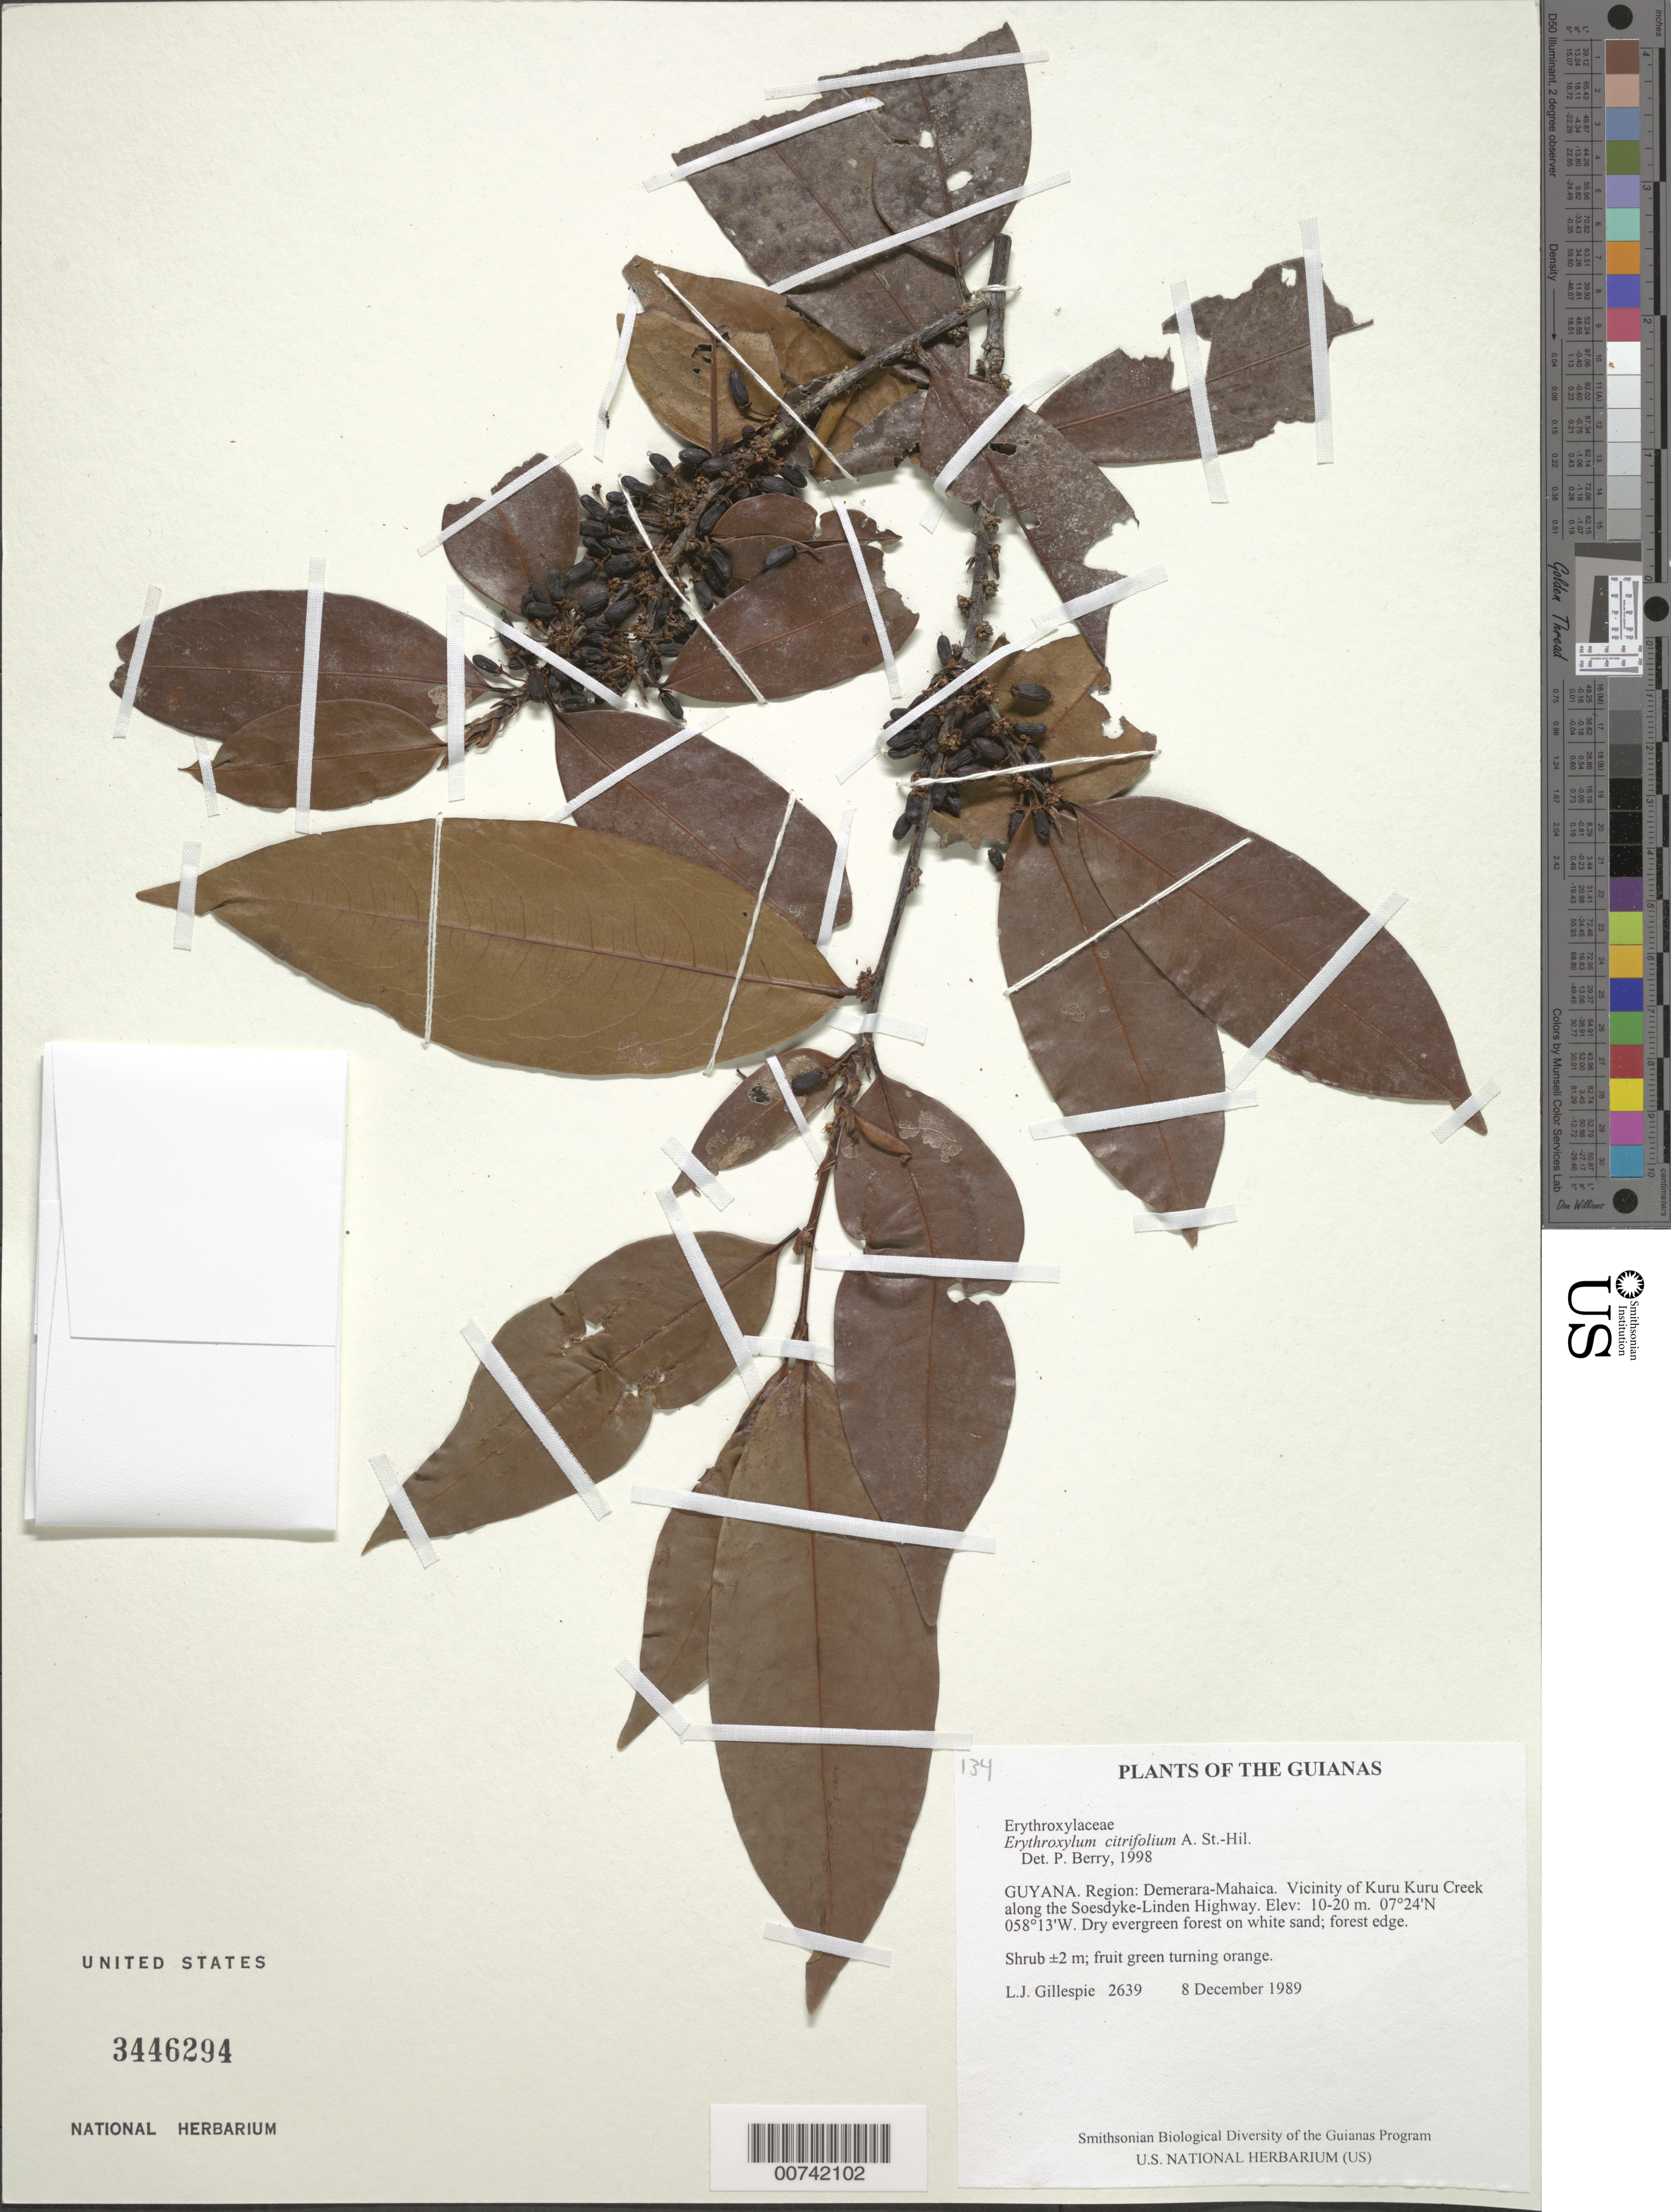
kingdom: Plantae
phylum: Tracheophyta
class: Magnoliopsida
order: Malpighiales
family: Erythroxylaceae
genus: Erythroxylum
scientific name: Erythroxylum citrifolium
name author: A. St.-Hil.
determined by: Berry, P. E., (WIS), University of Wisconsin - Madison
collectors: L. J. Gillespie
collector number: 2639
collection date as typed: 8 December 1989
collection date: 1989-12-08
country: Guyana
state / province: Demerara-Mahaica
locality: Vicinity of Kuru Kuru Creek along the Soesdyke-Linden Highway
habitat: Dry evergreen forest on white sand; forest edge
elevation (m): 10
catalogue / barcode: US 3446294